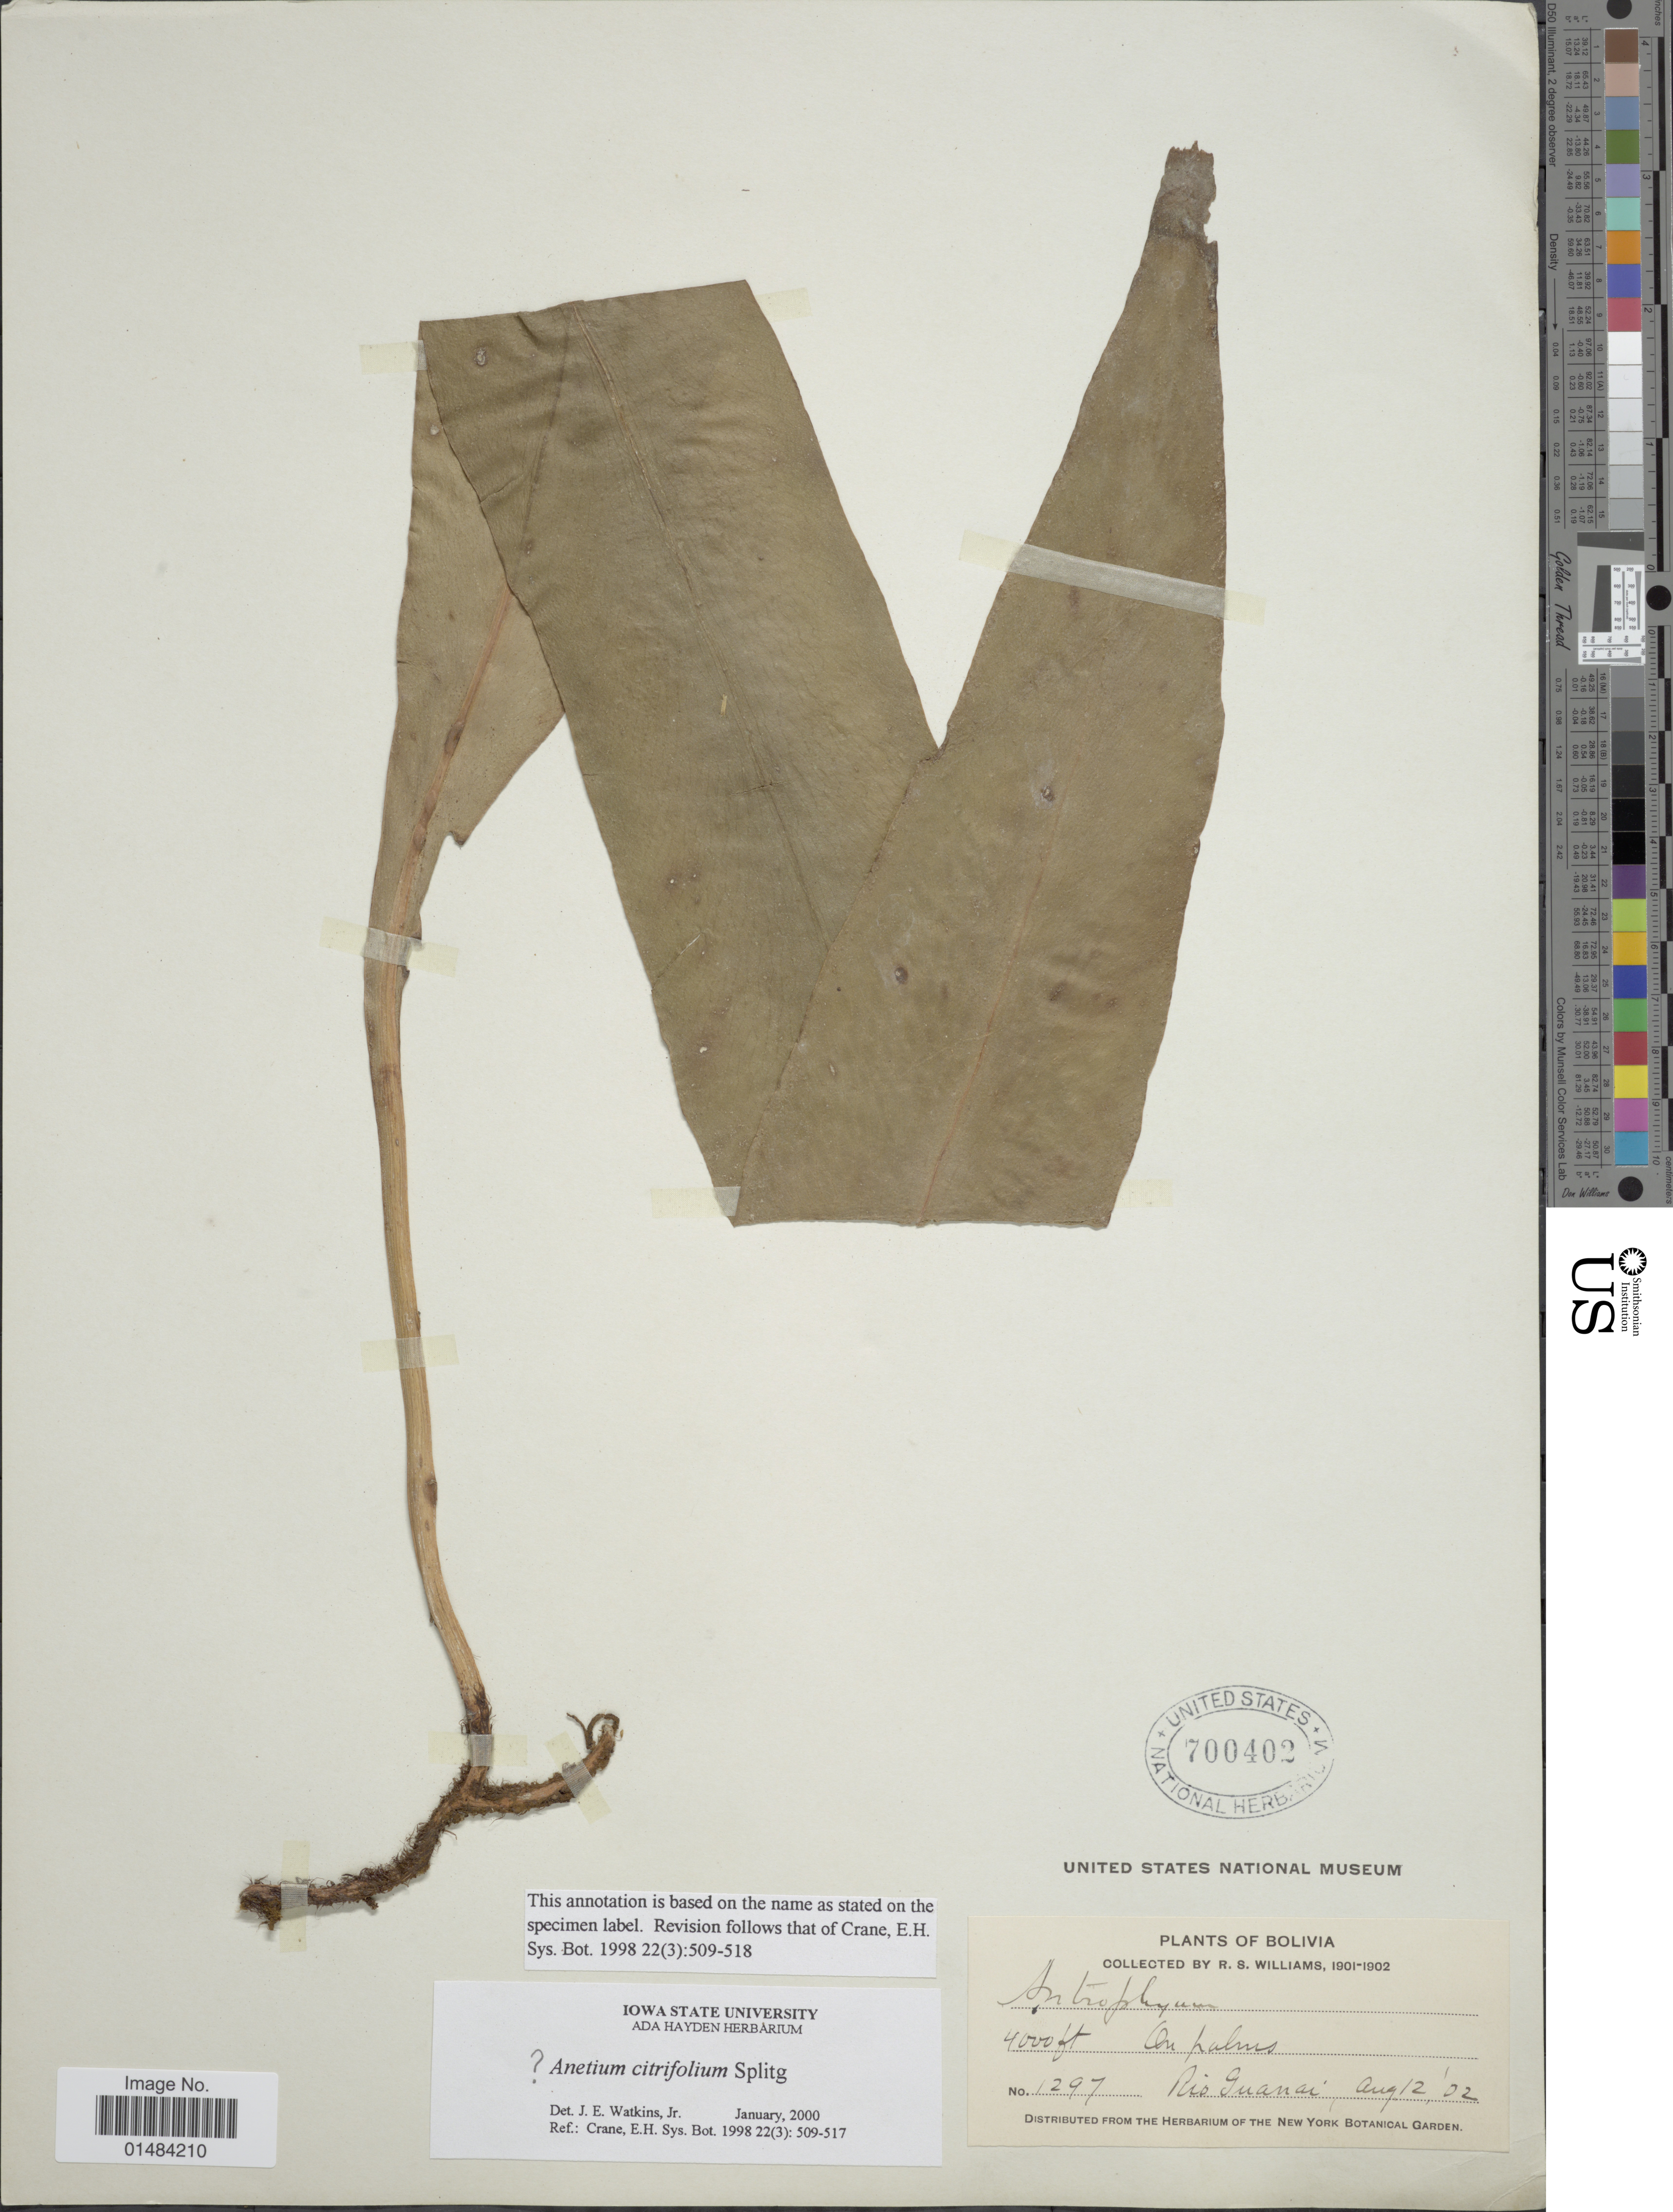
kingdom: Plantae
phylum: Tracheophyta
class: Polypodiopsida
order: Polypodiales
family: Pteridaceae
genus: Anetium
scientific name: Anetium citrifolium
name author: (L.) Splitg.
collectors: R. S. Williams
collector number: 1297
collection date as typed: Aug. 12, '01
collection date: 1902-08-12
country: Bolivia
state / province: La Paz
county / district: Franz Tamayo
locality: Rio Guanay (vicinity of Inglis-Inglis)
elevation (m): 1219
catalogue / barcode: US 700402